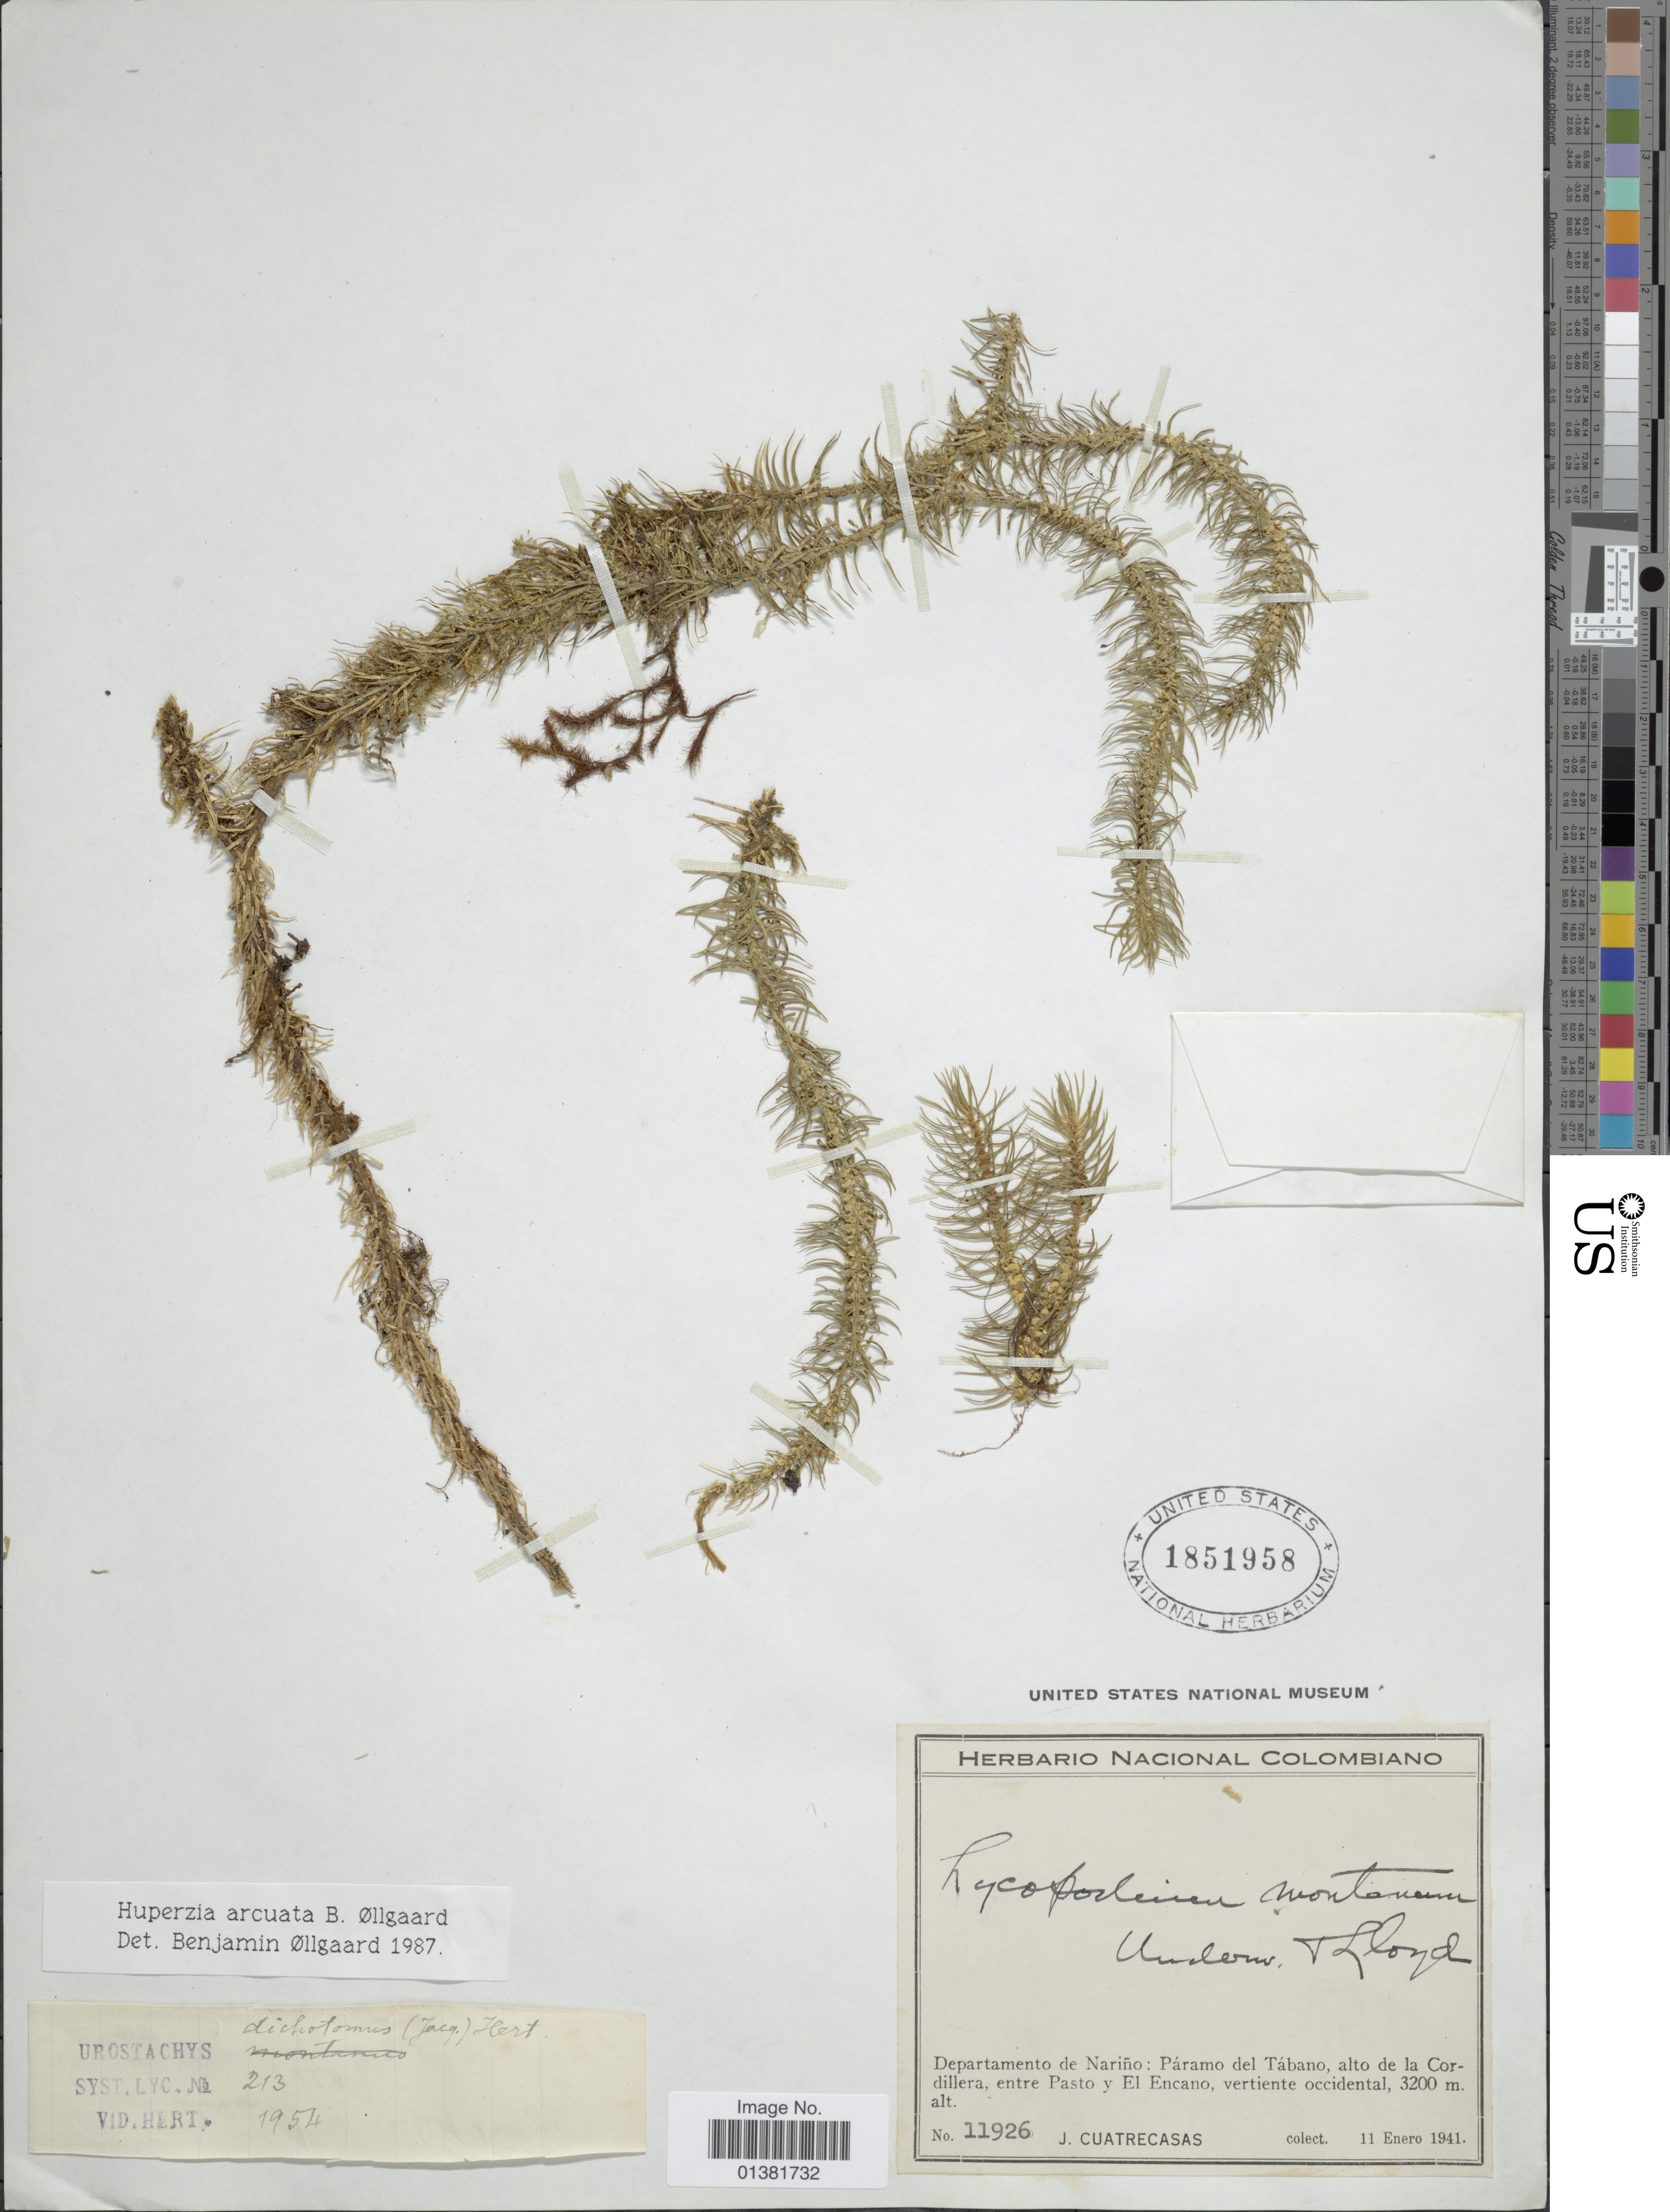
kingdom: Plantae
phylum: Tracheophyta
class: Lycopodiopsida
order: Lycopodiales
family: Lycopodiaceae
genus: Phlegmariurus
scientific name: Phlegmariurus arcuatus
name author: (B. Øllg.) B. Øllg.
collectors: J. Cuatrecasas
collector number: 11926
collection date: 1941-01-11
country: Colombia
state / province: Nariño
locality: Páramo del Tábano, alto de la Cordillera, entre Pasto y El Encano, vertiente occidental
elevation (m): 3200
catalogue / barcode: US 1851958